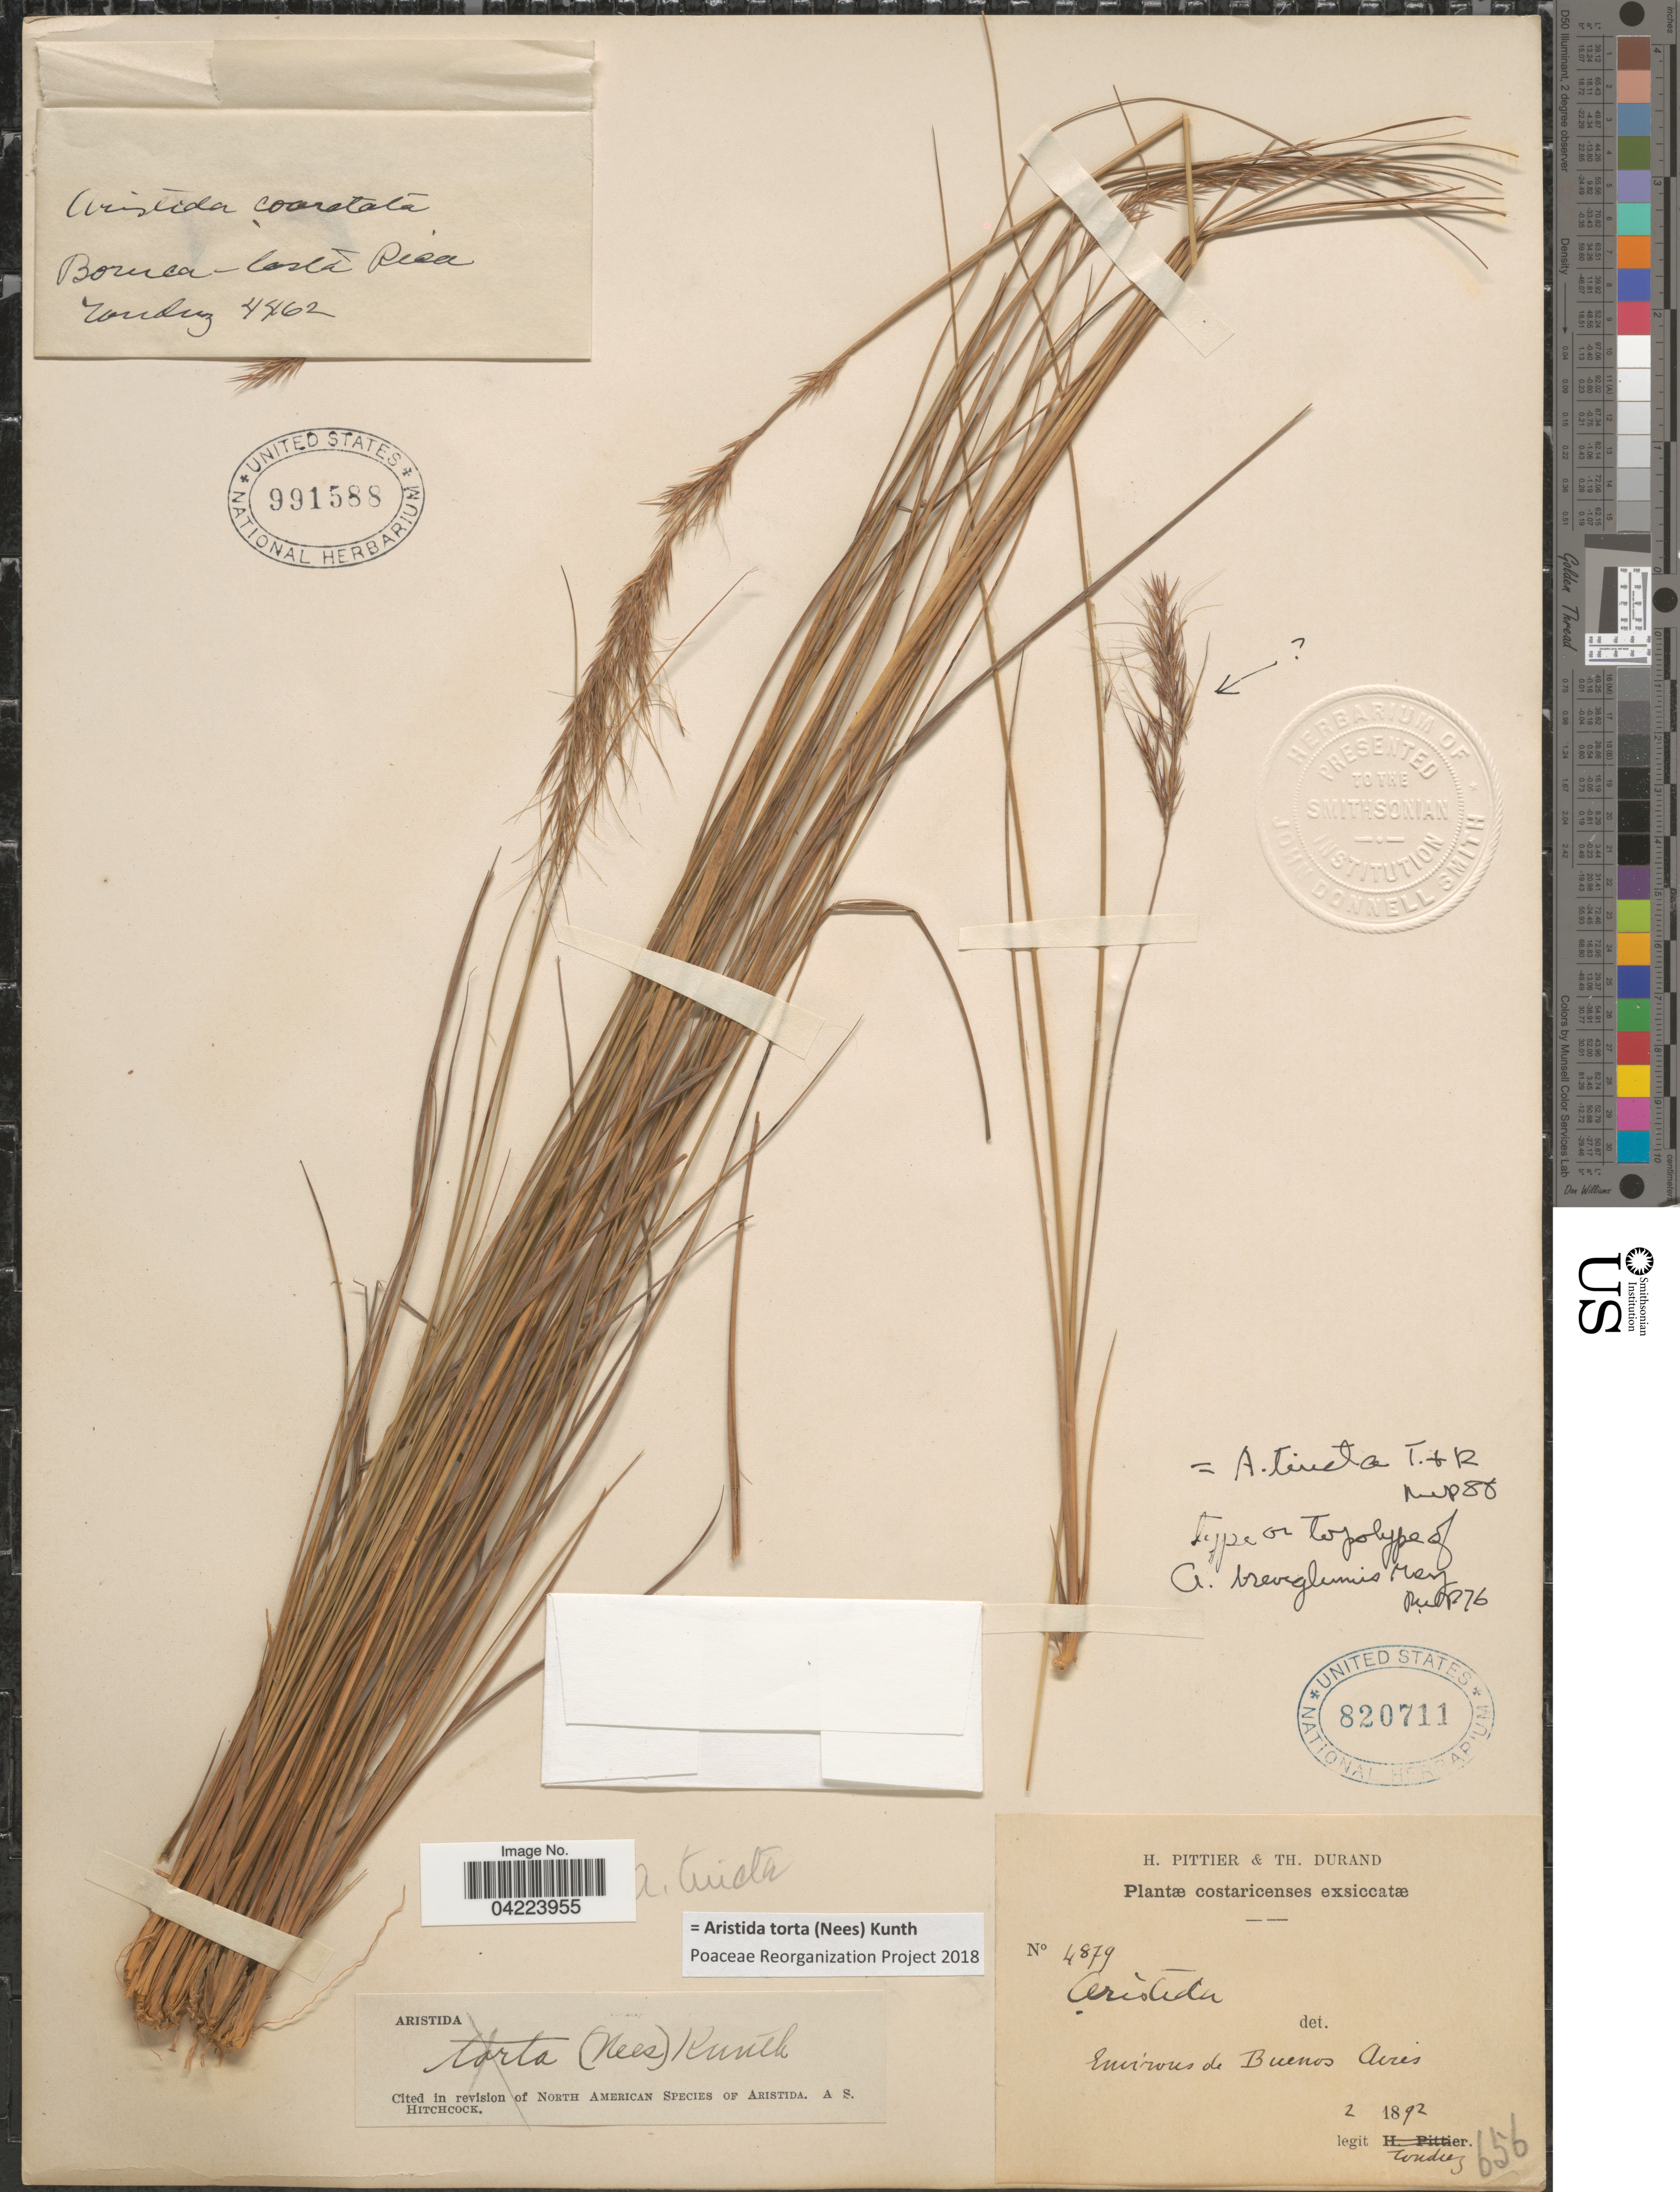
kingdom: Plantae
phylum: Tracheophyta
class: Liliopsida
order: Poales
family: Poaceae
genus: Aristida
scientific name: Aristida torta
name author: (Nees) Kunth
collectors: Tonduz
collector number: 4462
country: Costa Rica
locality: Boruca.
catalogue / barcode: US 991588